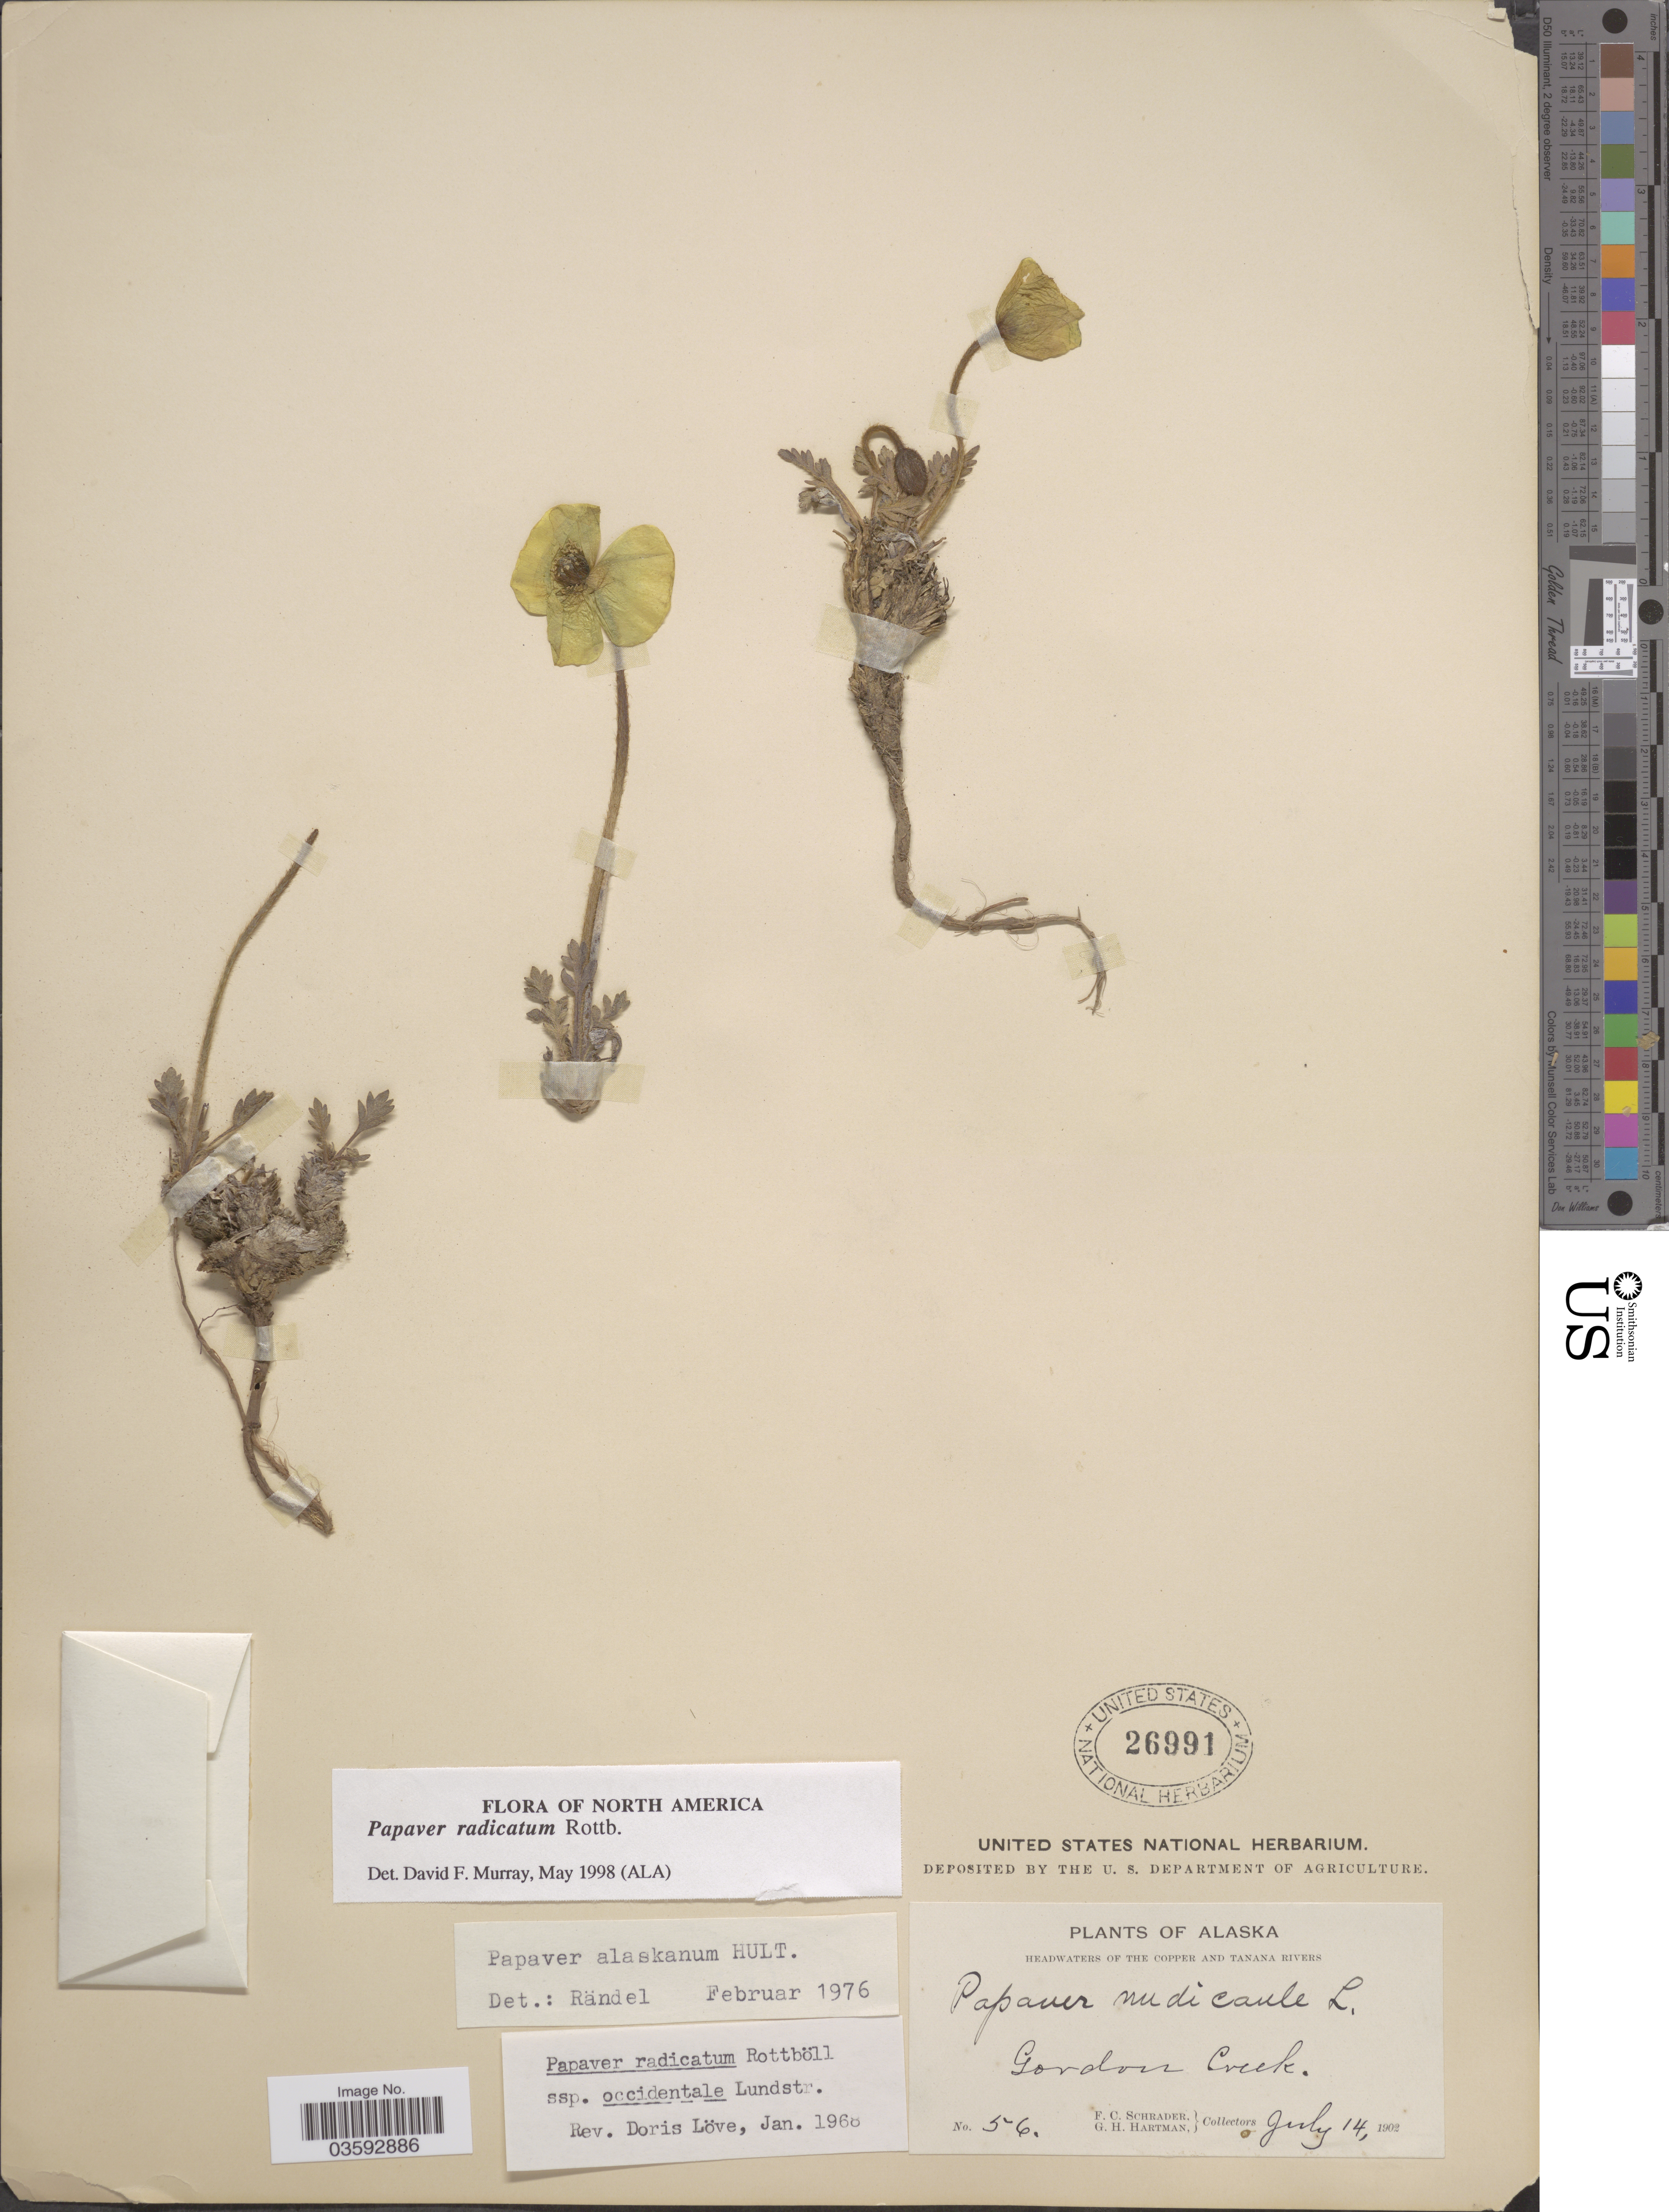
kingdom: Plantae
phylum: Tracheophyta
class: Magnoliopsida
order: Ranunculales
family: Papaveraceae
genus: Papaver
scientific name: Papaver radicatum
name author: Rottb.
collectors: F. C. Schrader & G. H. Hartman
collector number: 56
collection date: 1902-07-14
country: United States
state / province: Alaska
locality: Headwaters of the Copper and Tanana Rivers. Gordon Creek.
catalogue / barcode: US 26991